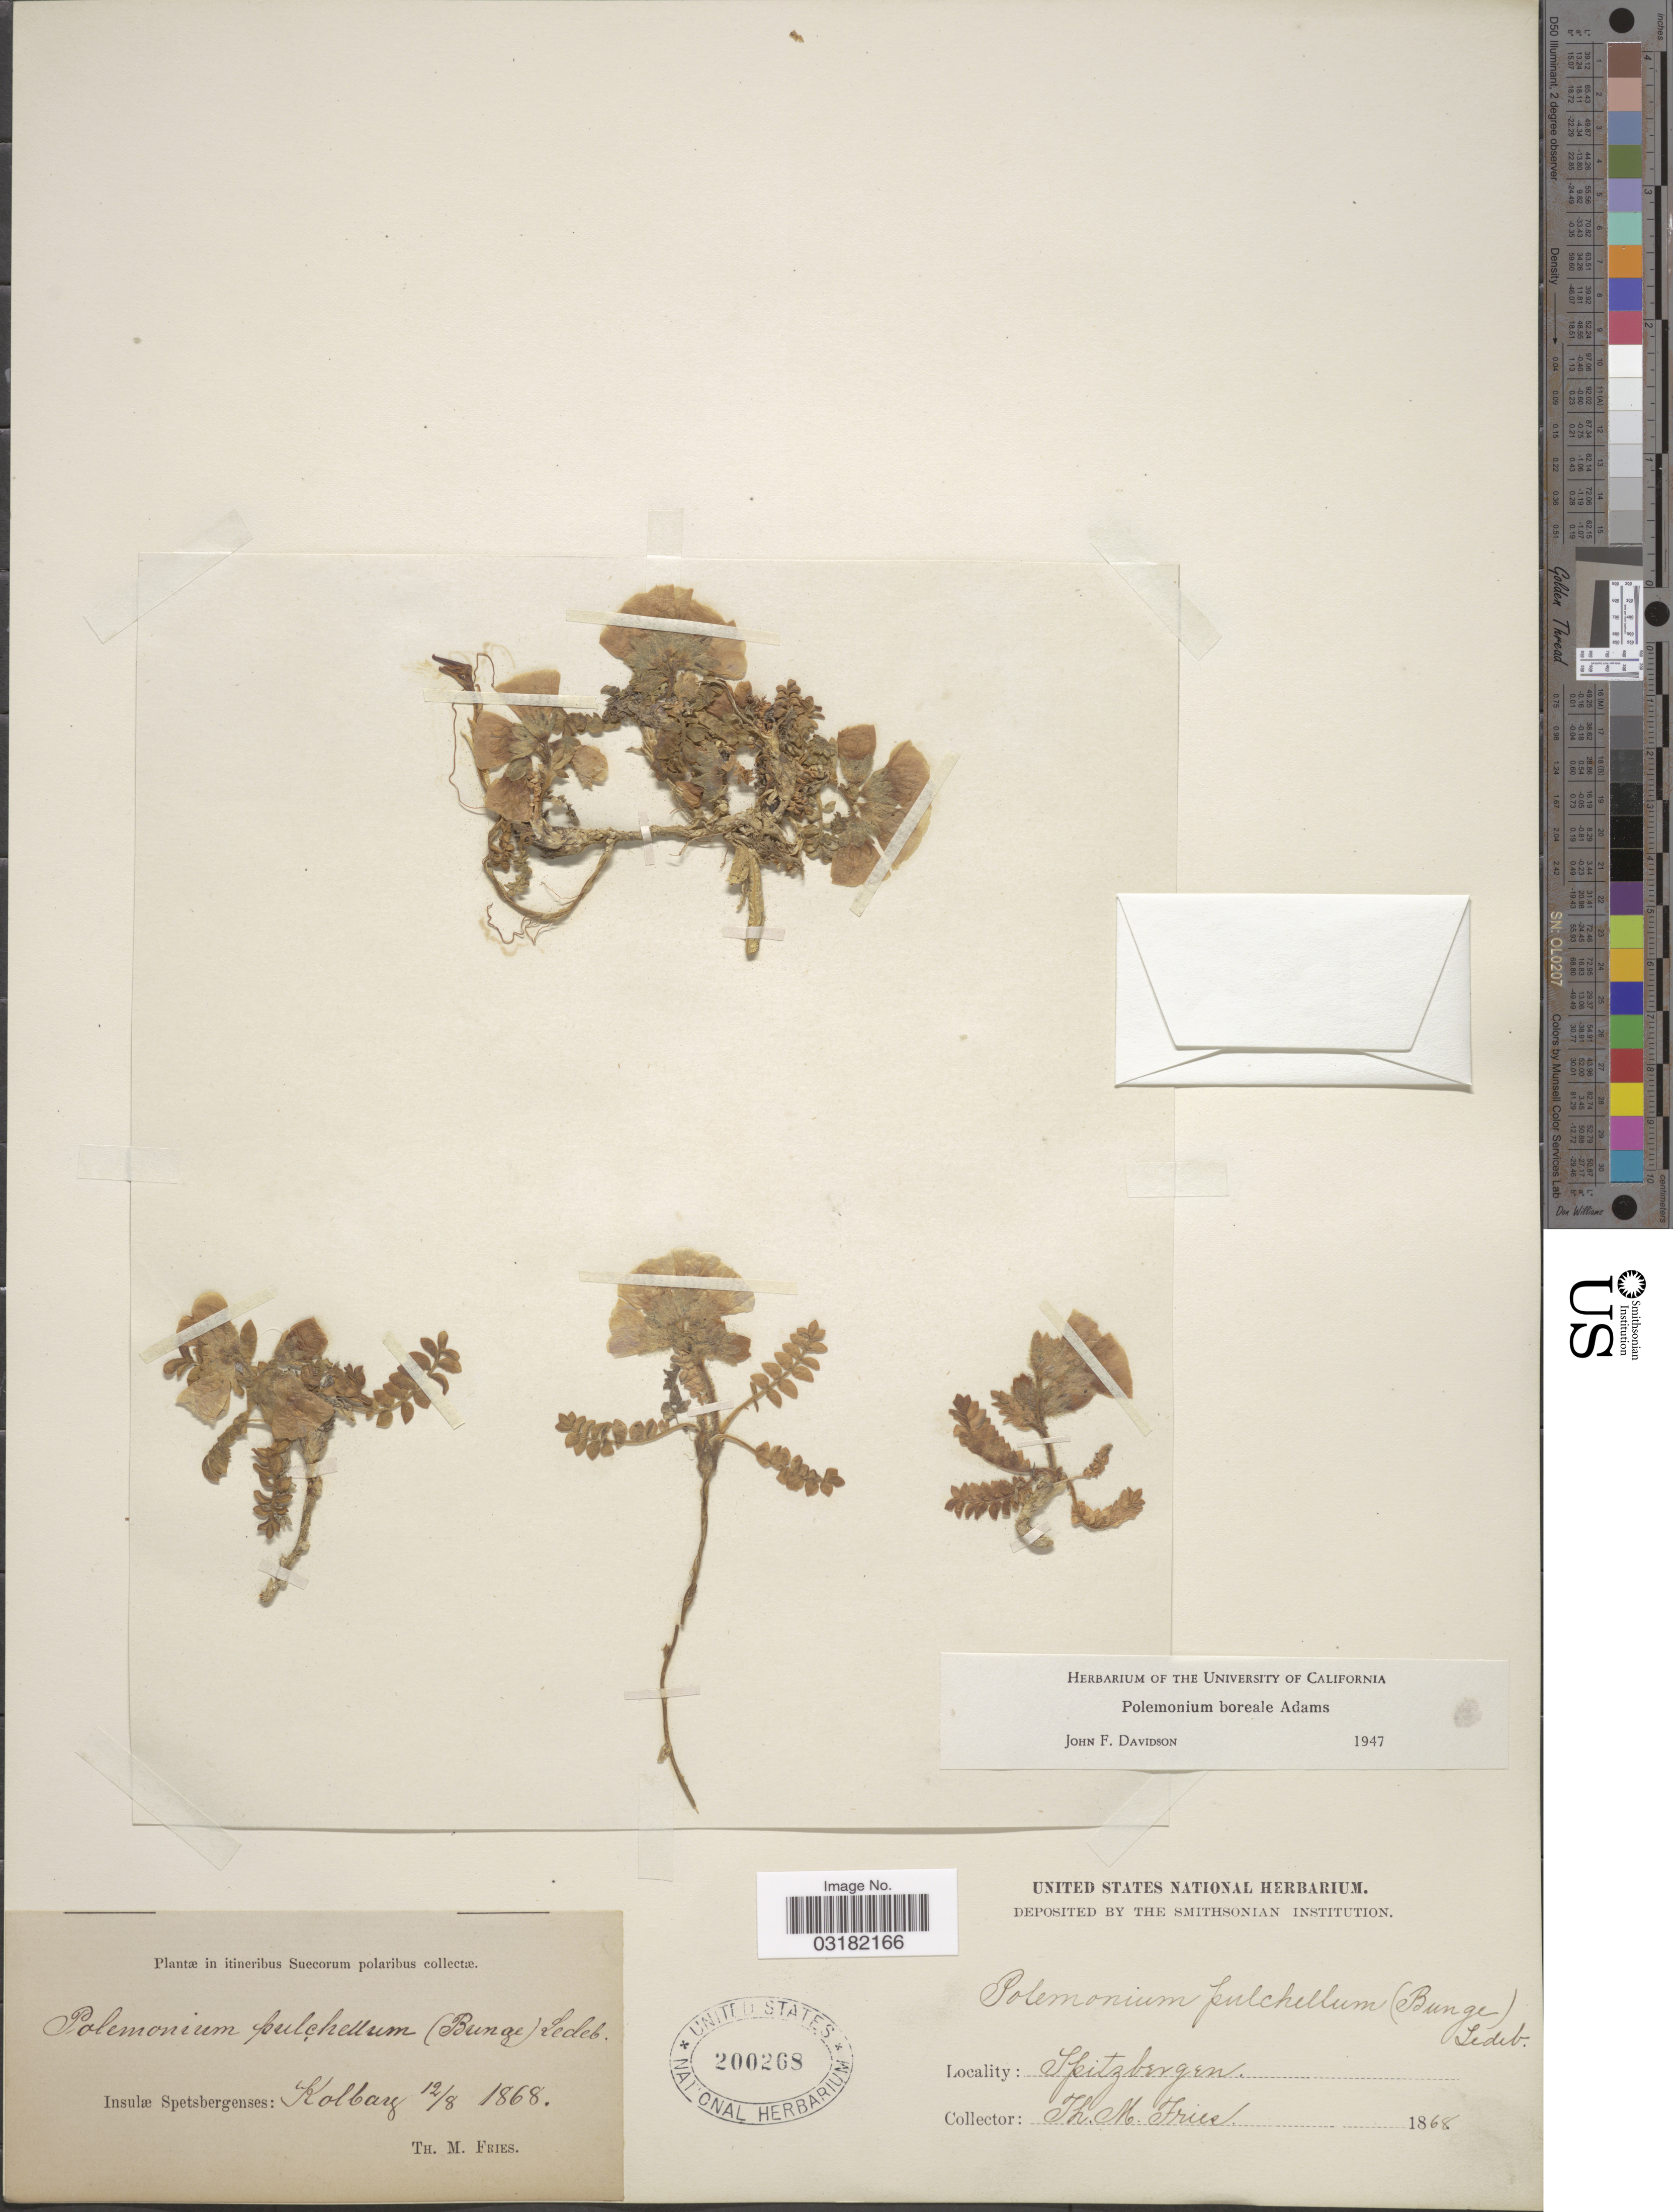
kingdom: Plantae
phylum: Tracheophyta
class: Magnoliopsida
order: Ericales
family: Polemoniaceae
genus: Polemonium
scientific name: Polemonium boreale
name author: Adams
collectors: T. Fries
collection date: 1868-08-12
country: Norway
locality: In itineribus Suecorum polaribus. Insulæ Spetsbergenses: Kolbay.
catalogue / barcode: US 200268